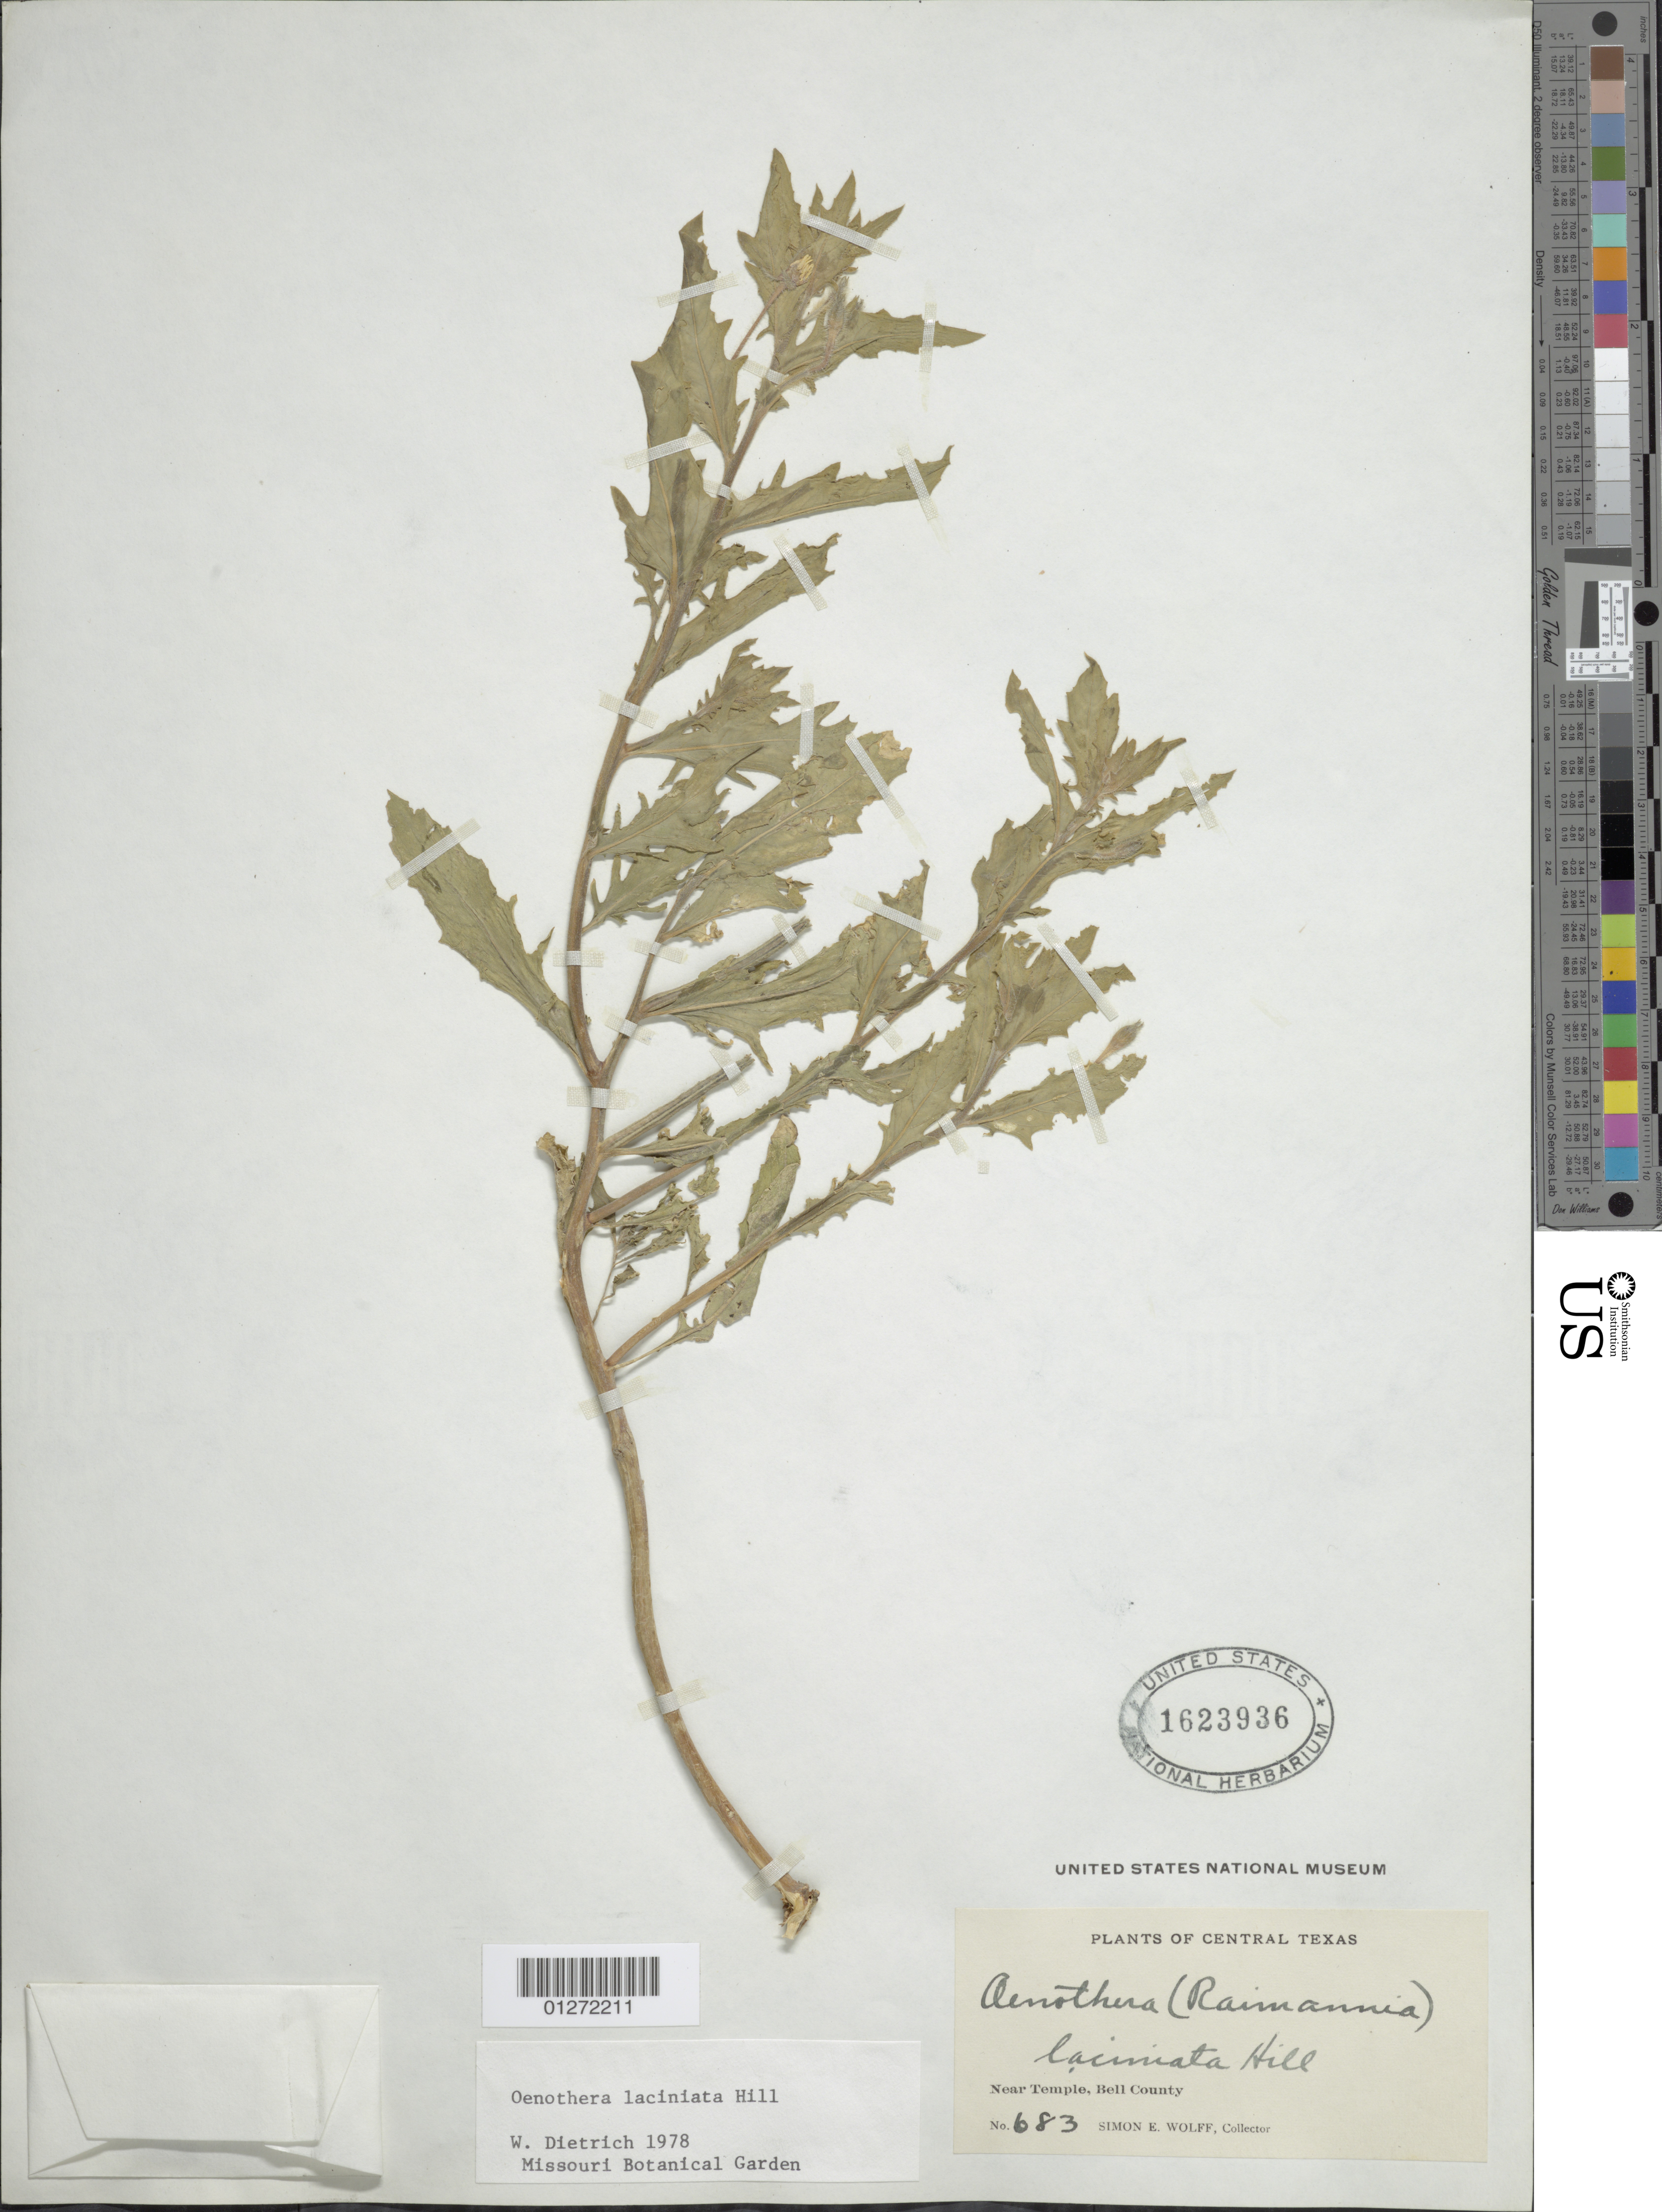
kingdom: Plantae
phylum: Tracheophyta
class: Magnoliopsida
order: Myrtales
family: Onagraceae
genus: Oenothera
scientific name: Oenothera laciniata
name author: Hill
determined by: Dietrich, W.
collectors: S. E. Wolff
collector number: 683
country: United States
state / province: Texas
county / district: Bell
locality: Near Temple.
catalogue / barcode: US 1623936